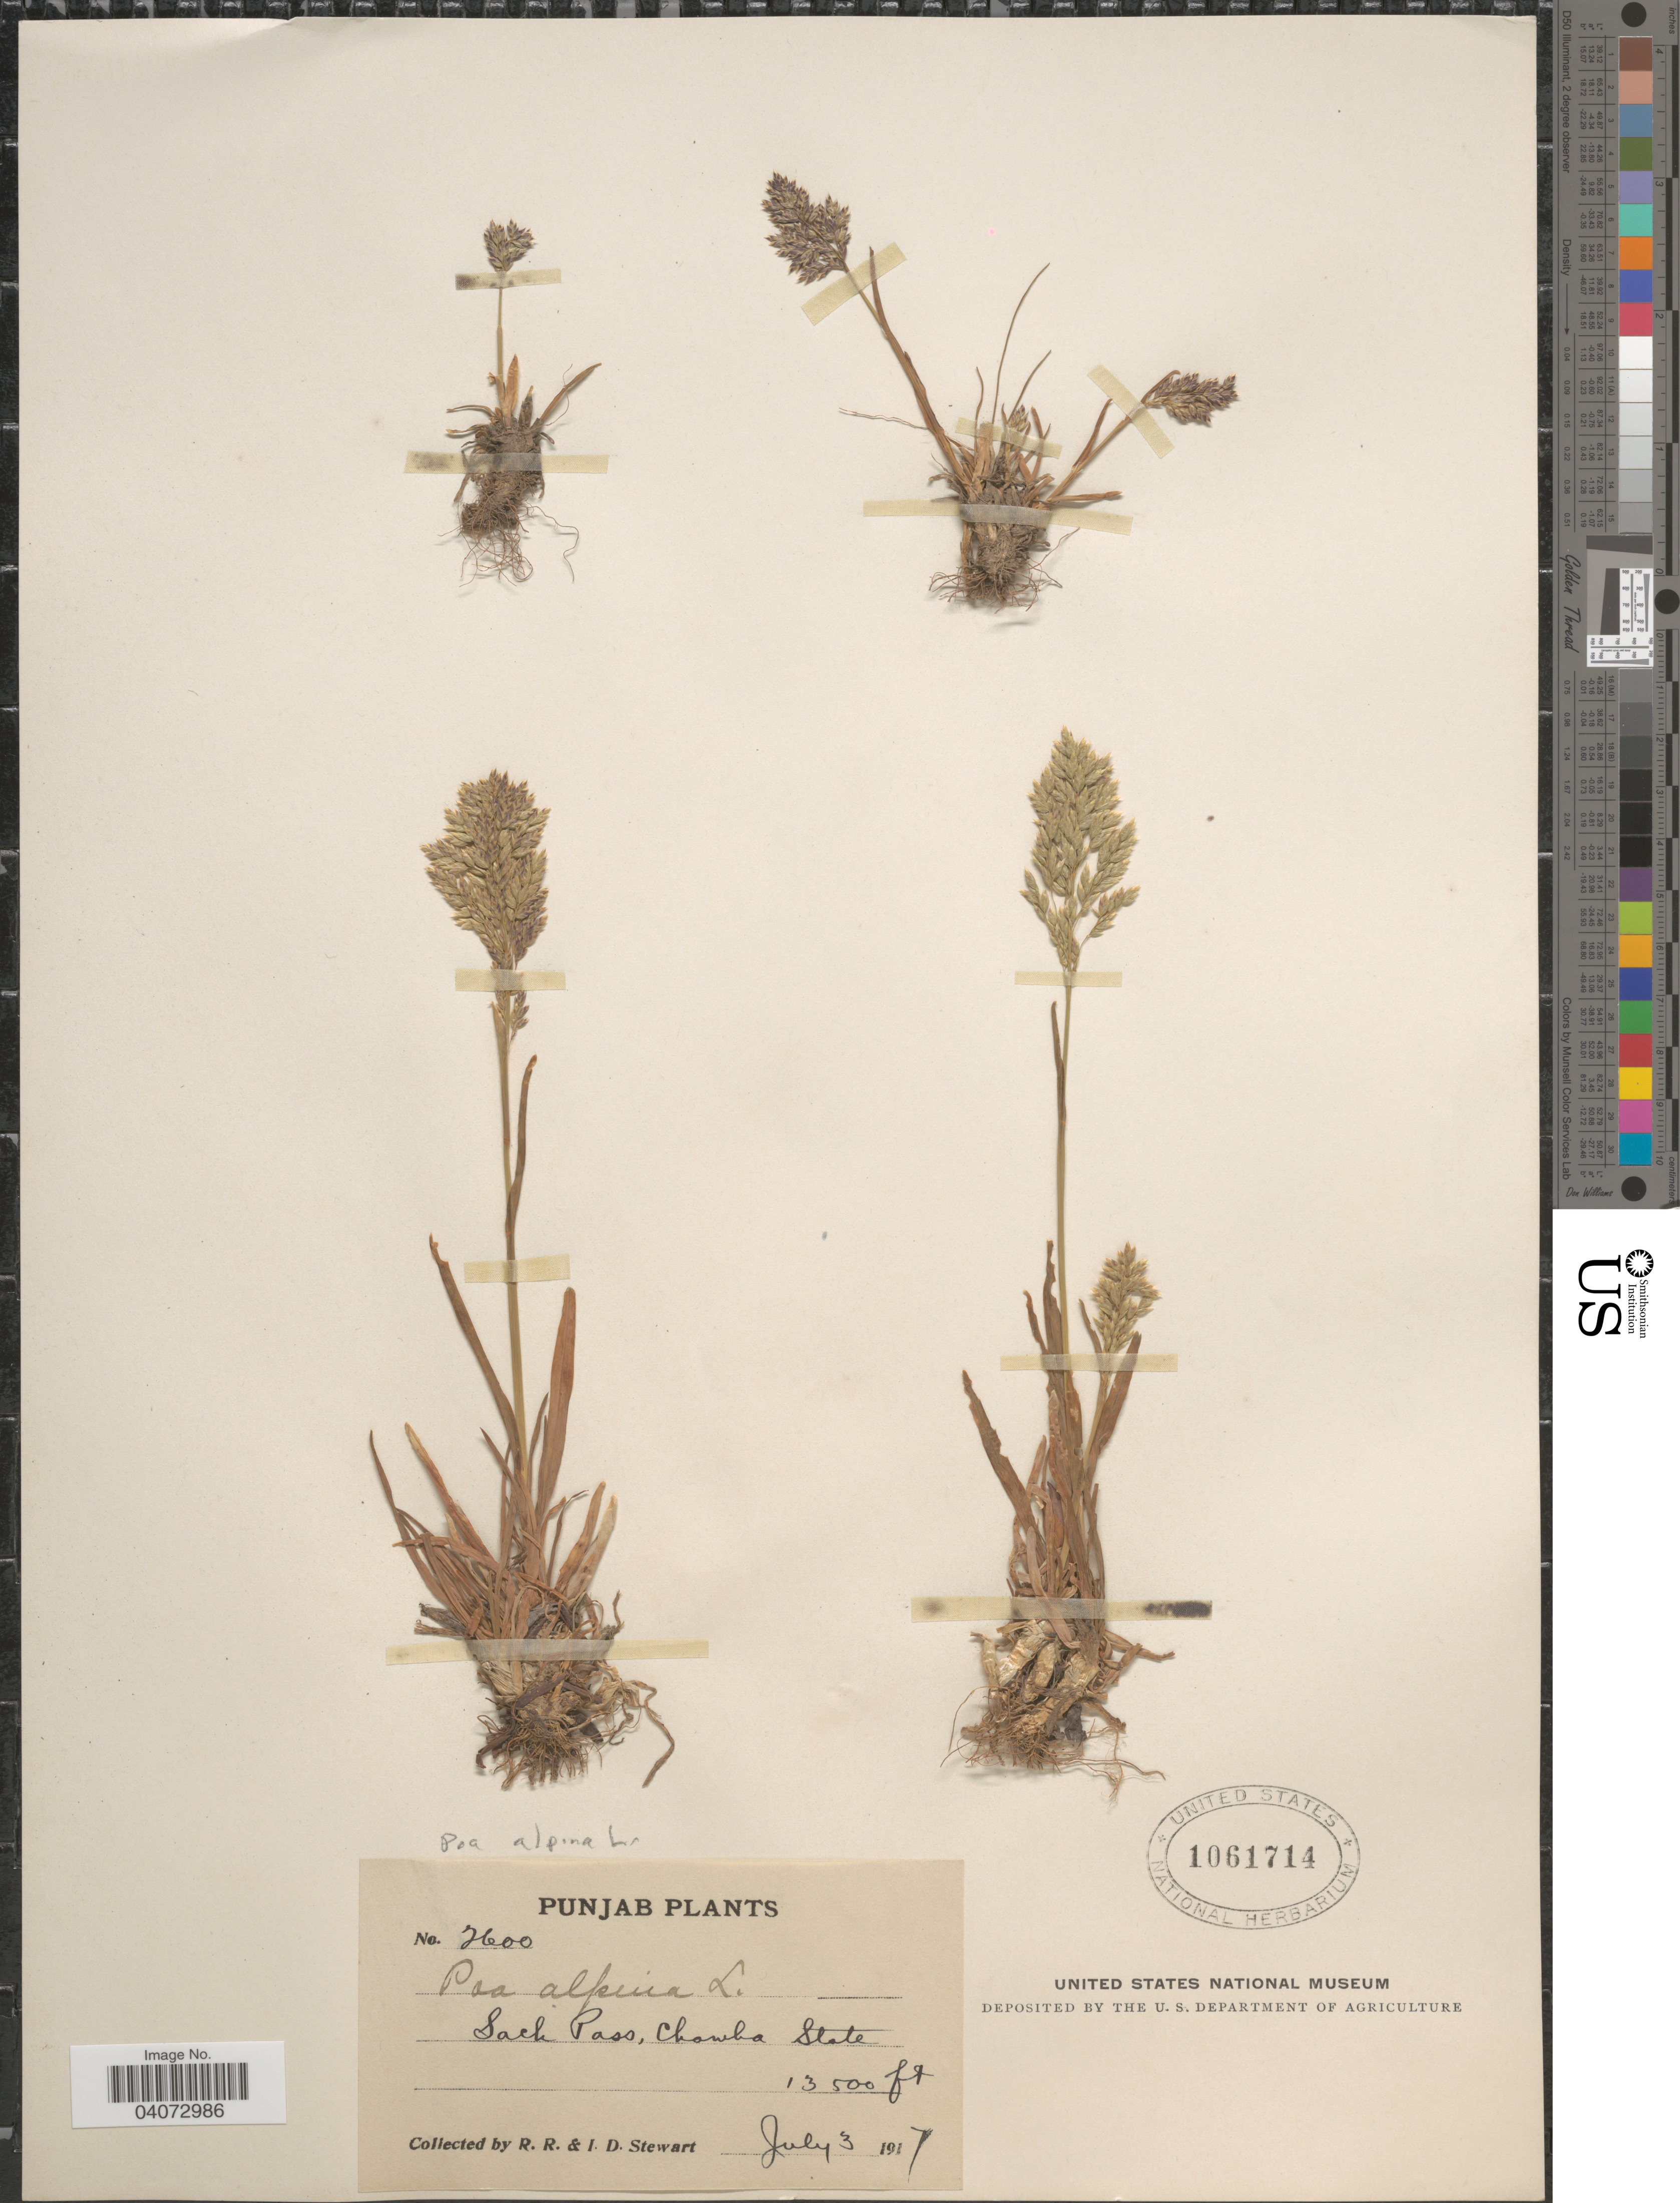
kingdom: Plantae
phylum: Tracheophyta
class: Liliopsida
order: Poales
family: Poaceae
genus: Poa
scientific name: Poa alpina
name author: L.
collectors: R. Stewart & I. Stewart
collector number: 2600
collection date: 1917-07-03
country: India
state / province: Punjab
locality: Sack Pass, Chamba State.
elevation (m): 4115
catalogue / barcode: US 1061714